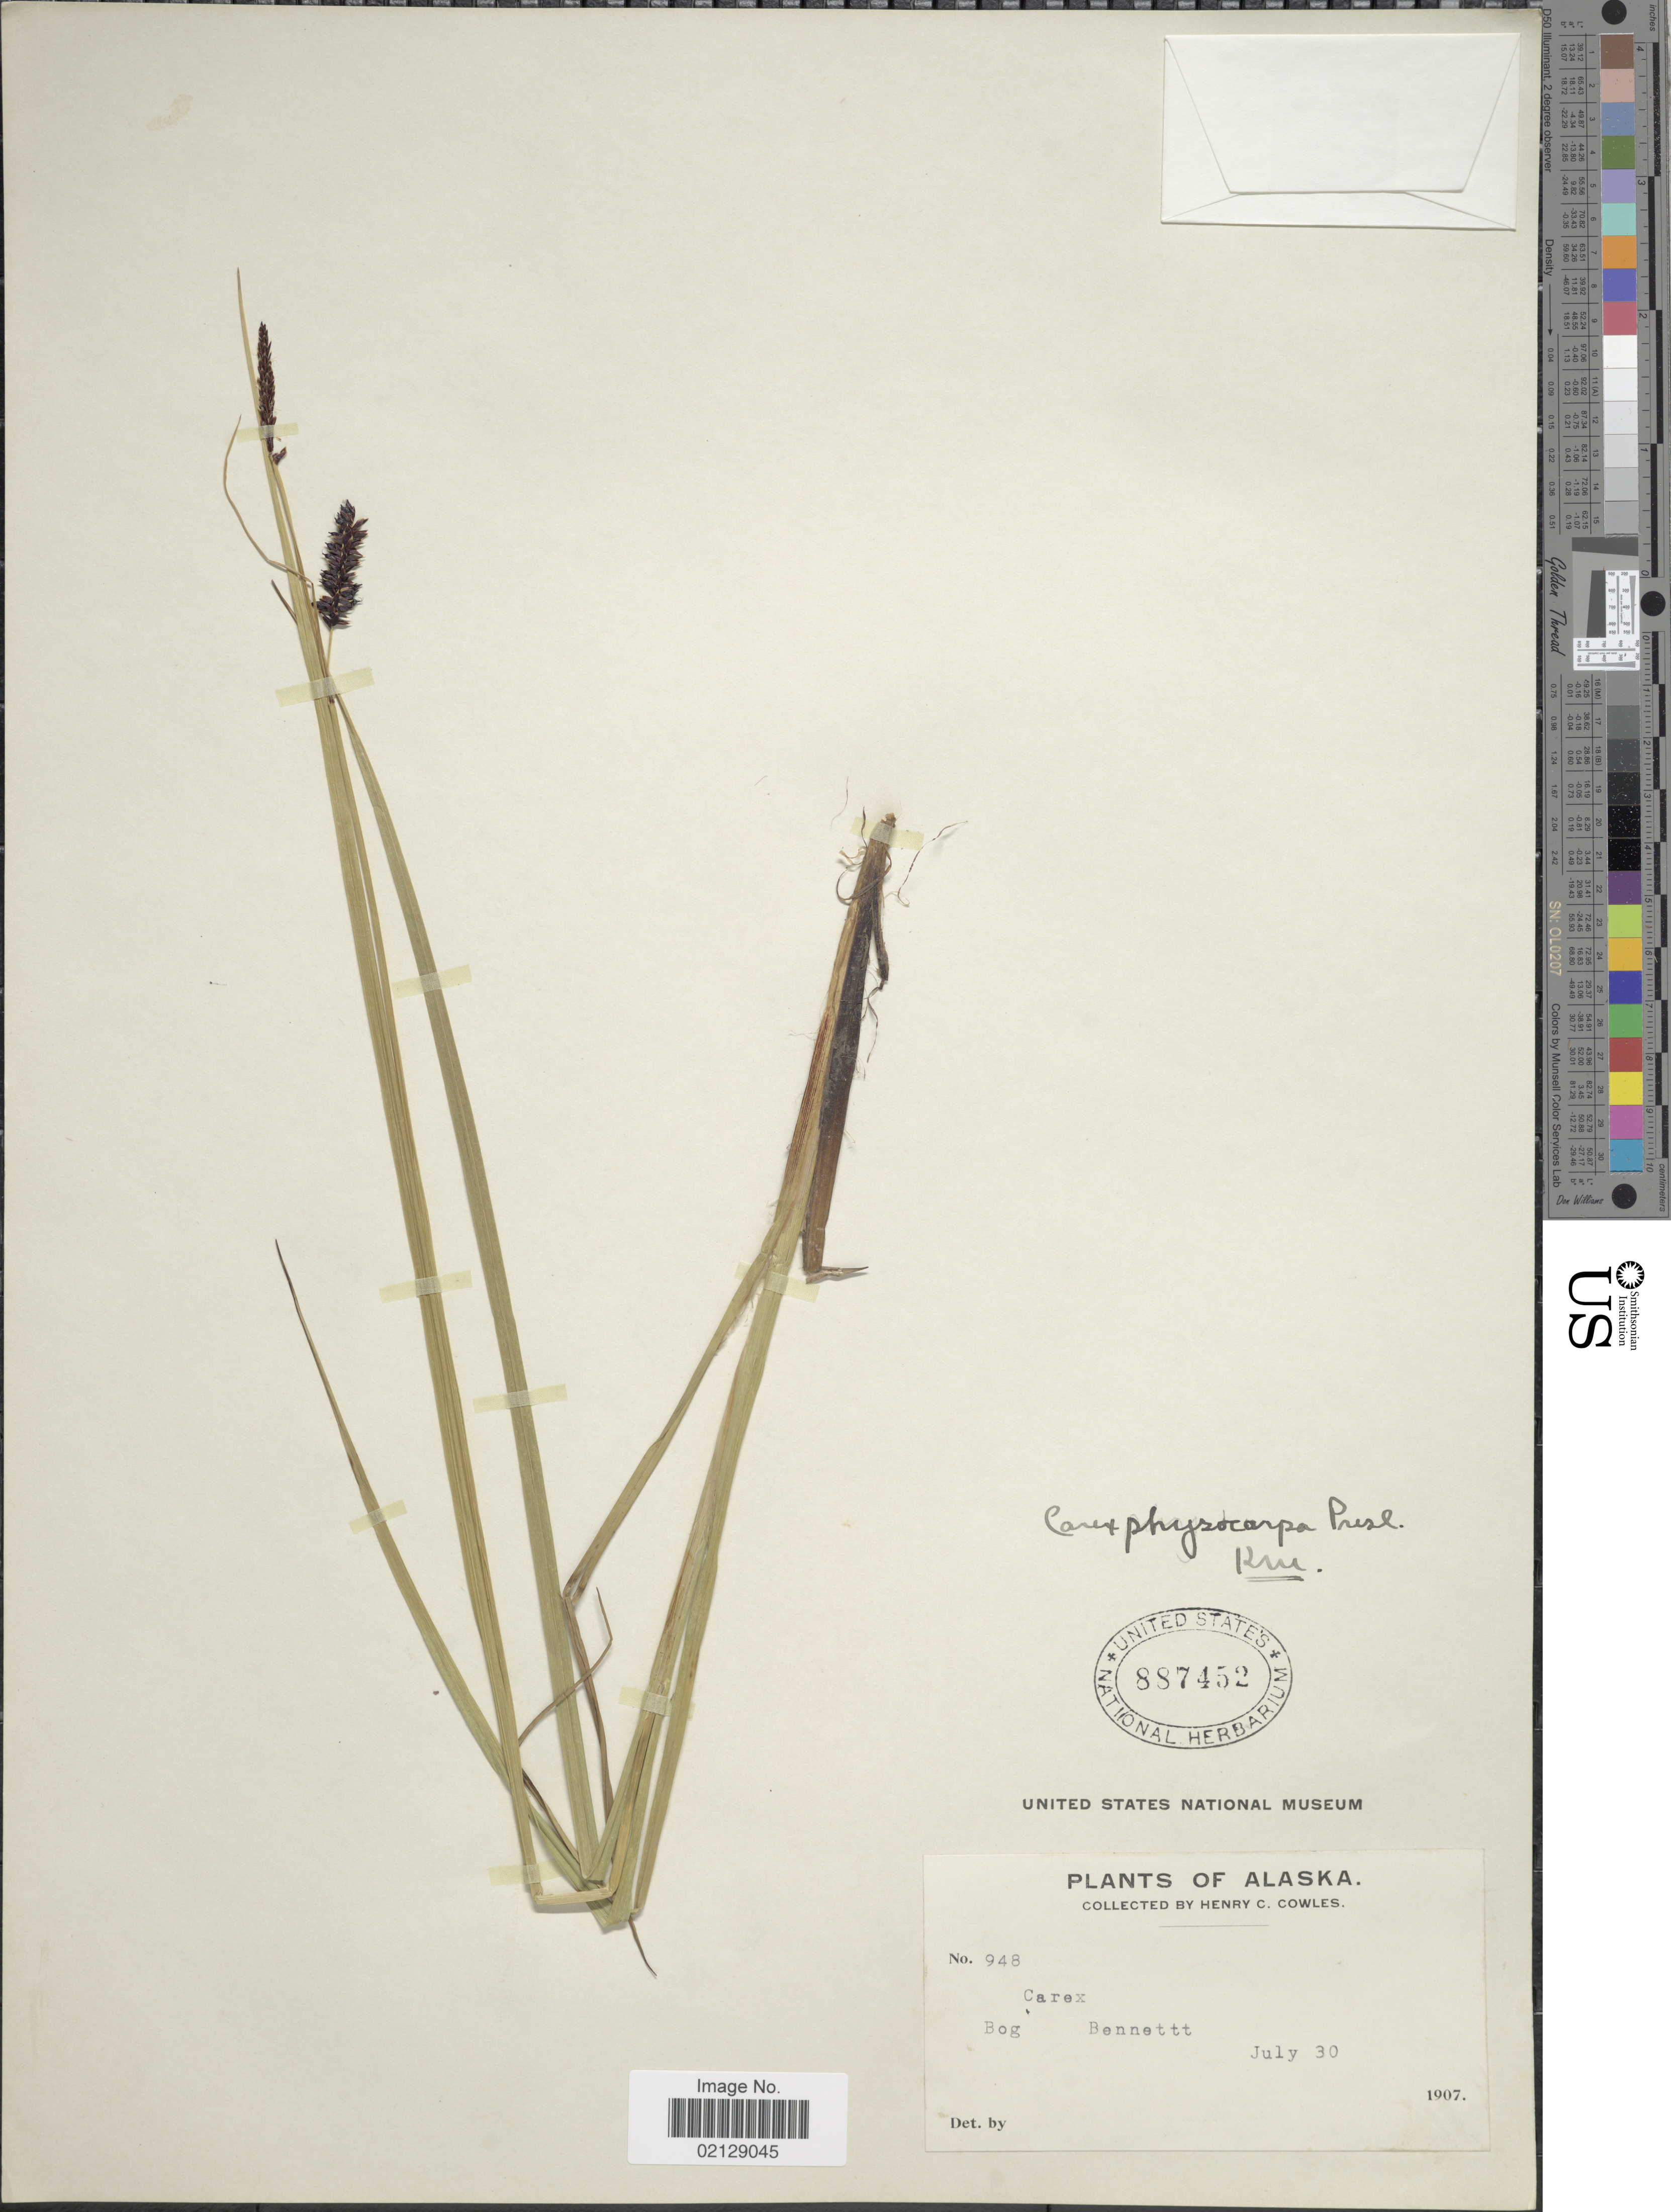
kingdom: Plantae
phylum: Tracheophyta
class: Liliopsida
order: Poales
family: Cyperaceae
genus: Carex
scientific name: Carex saxatilis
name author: L.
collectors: H. Cowles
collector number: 948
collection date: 1907-07-30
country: United States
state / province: Alaska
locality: Bog, Bennett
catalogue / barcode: US 887452